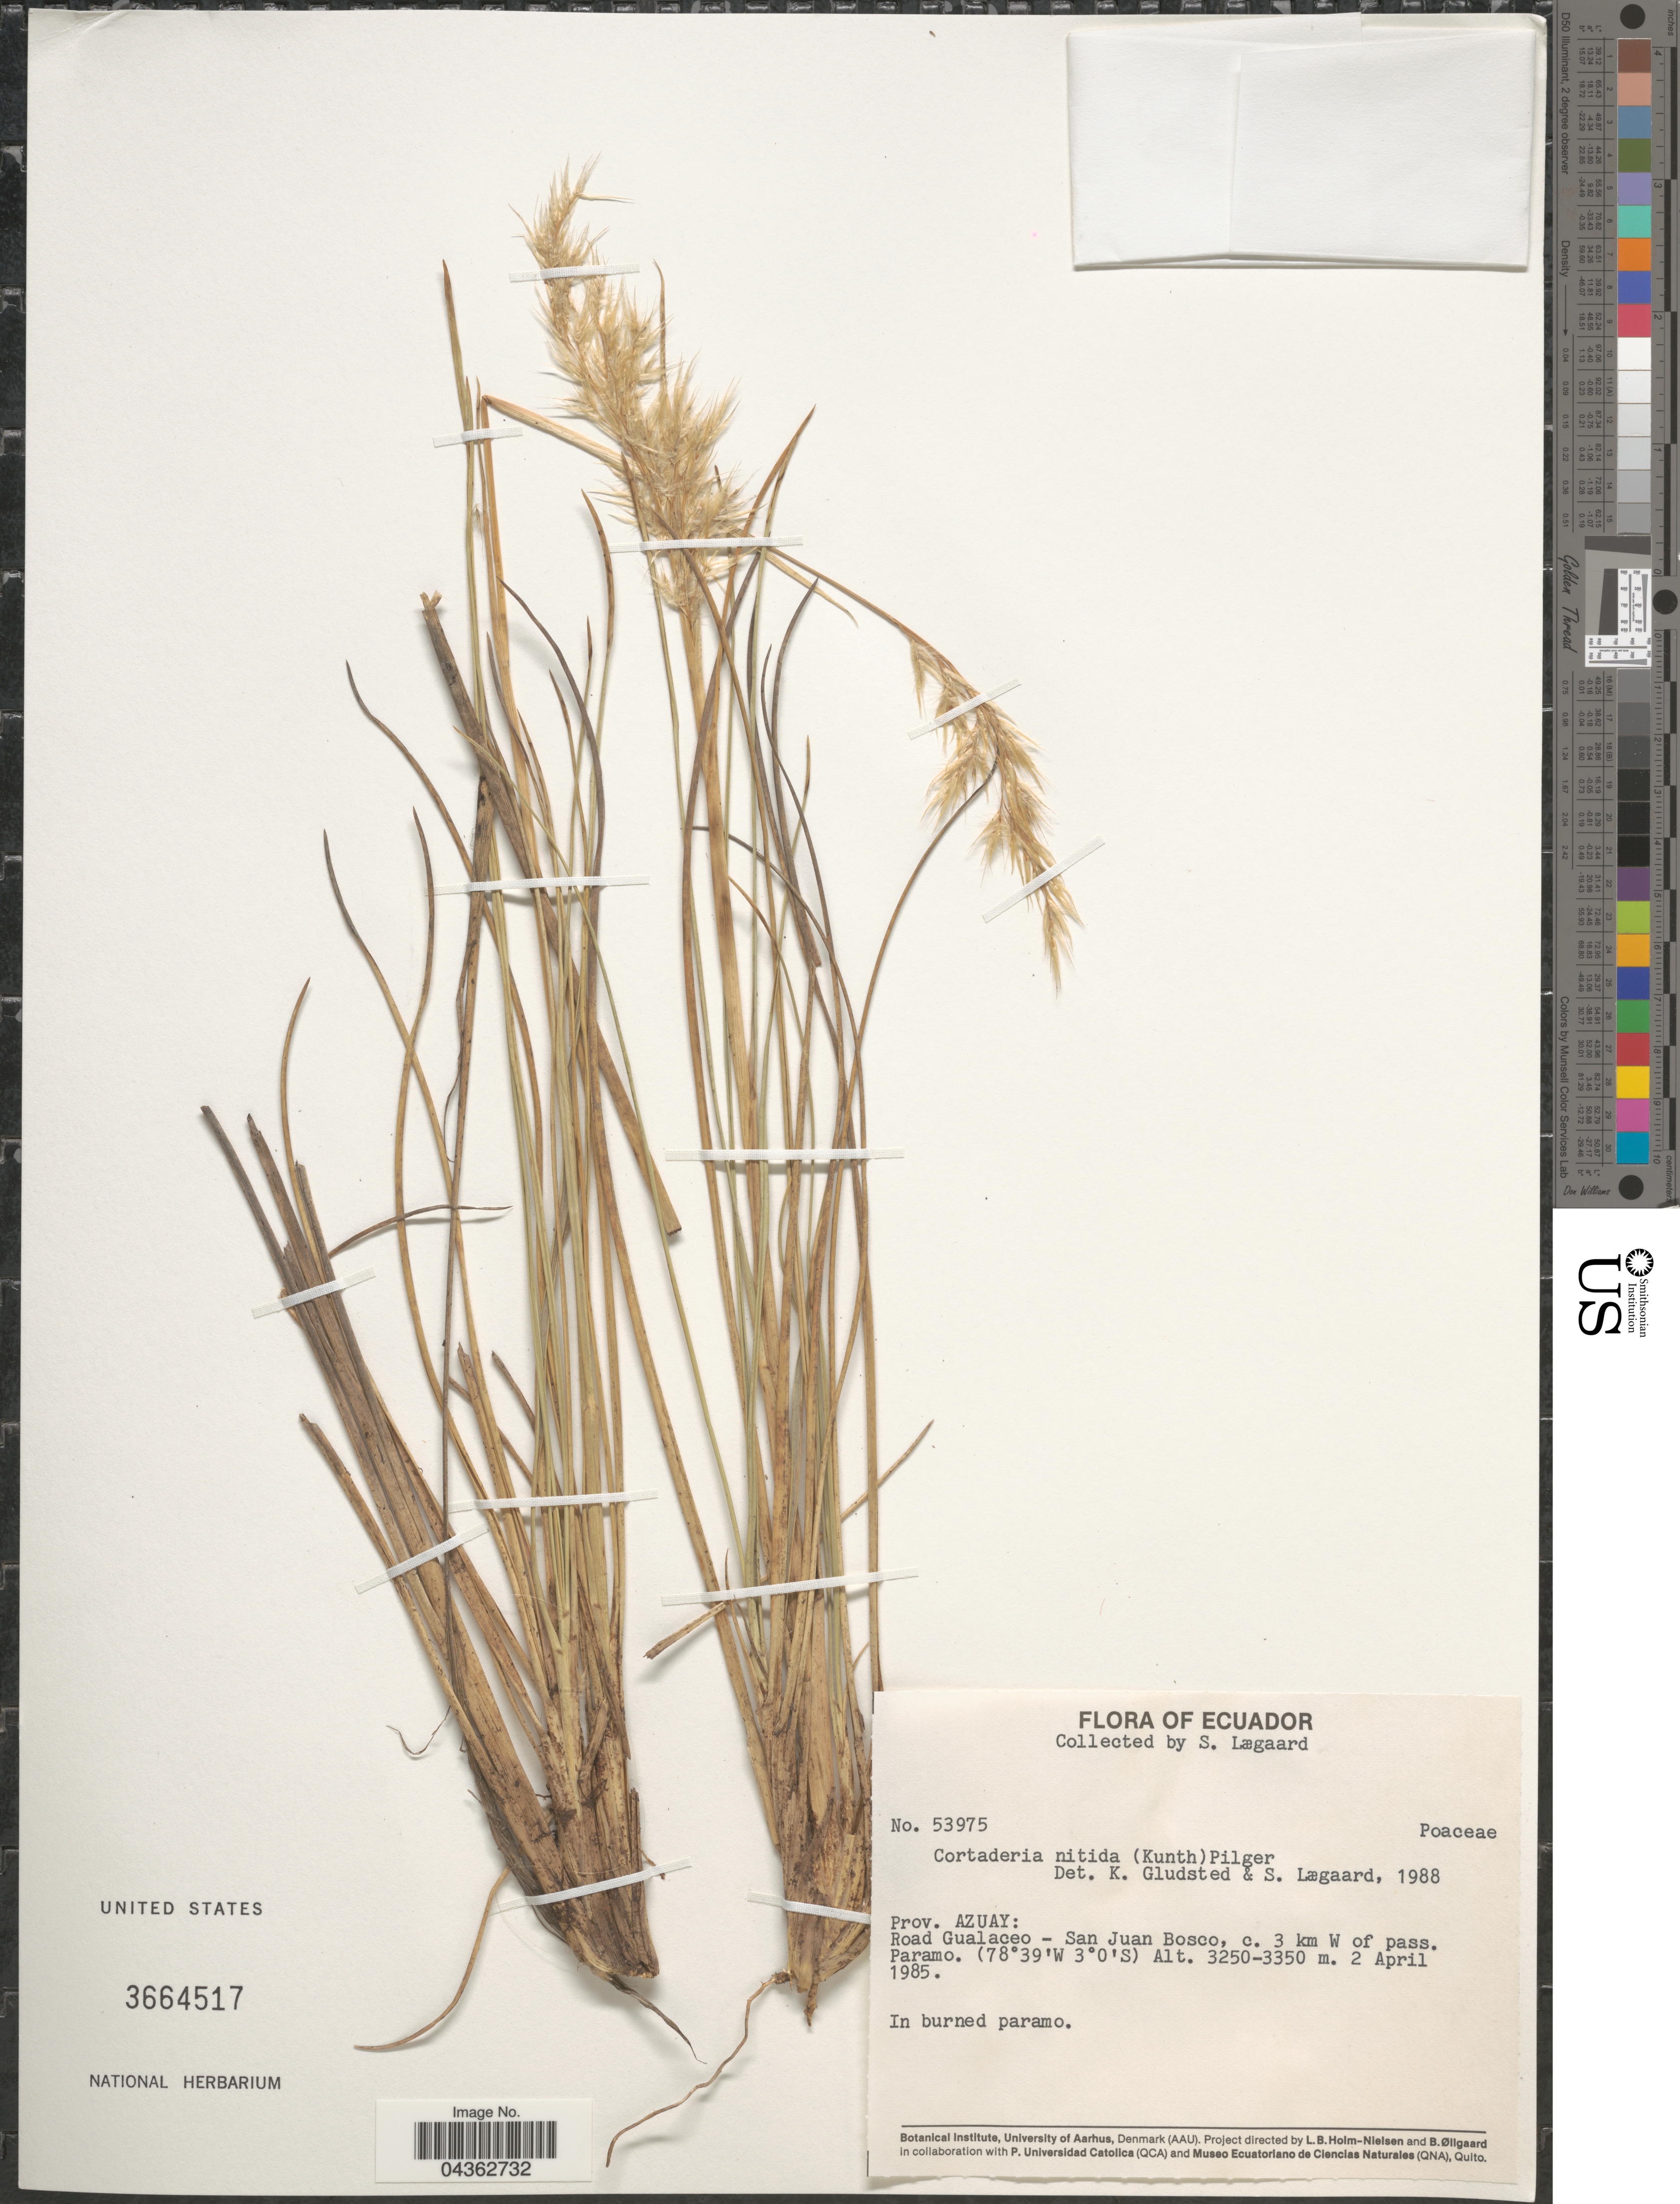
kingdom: Plantae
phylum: Tracheophyta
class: Liliopsida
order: Poales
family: Poaceae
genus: Cortaderia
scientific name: Cortaderia nitida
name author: (Kunth) Pilg.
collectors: S. Lægaard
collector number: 53975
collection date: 1985-04-02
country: Ecuador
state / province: Azuay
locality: Road Gualaceo - San Juan Bosco, c. 3 km W of pass.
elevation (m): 3250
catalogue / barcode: US 3664517